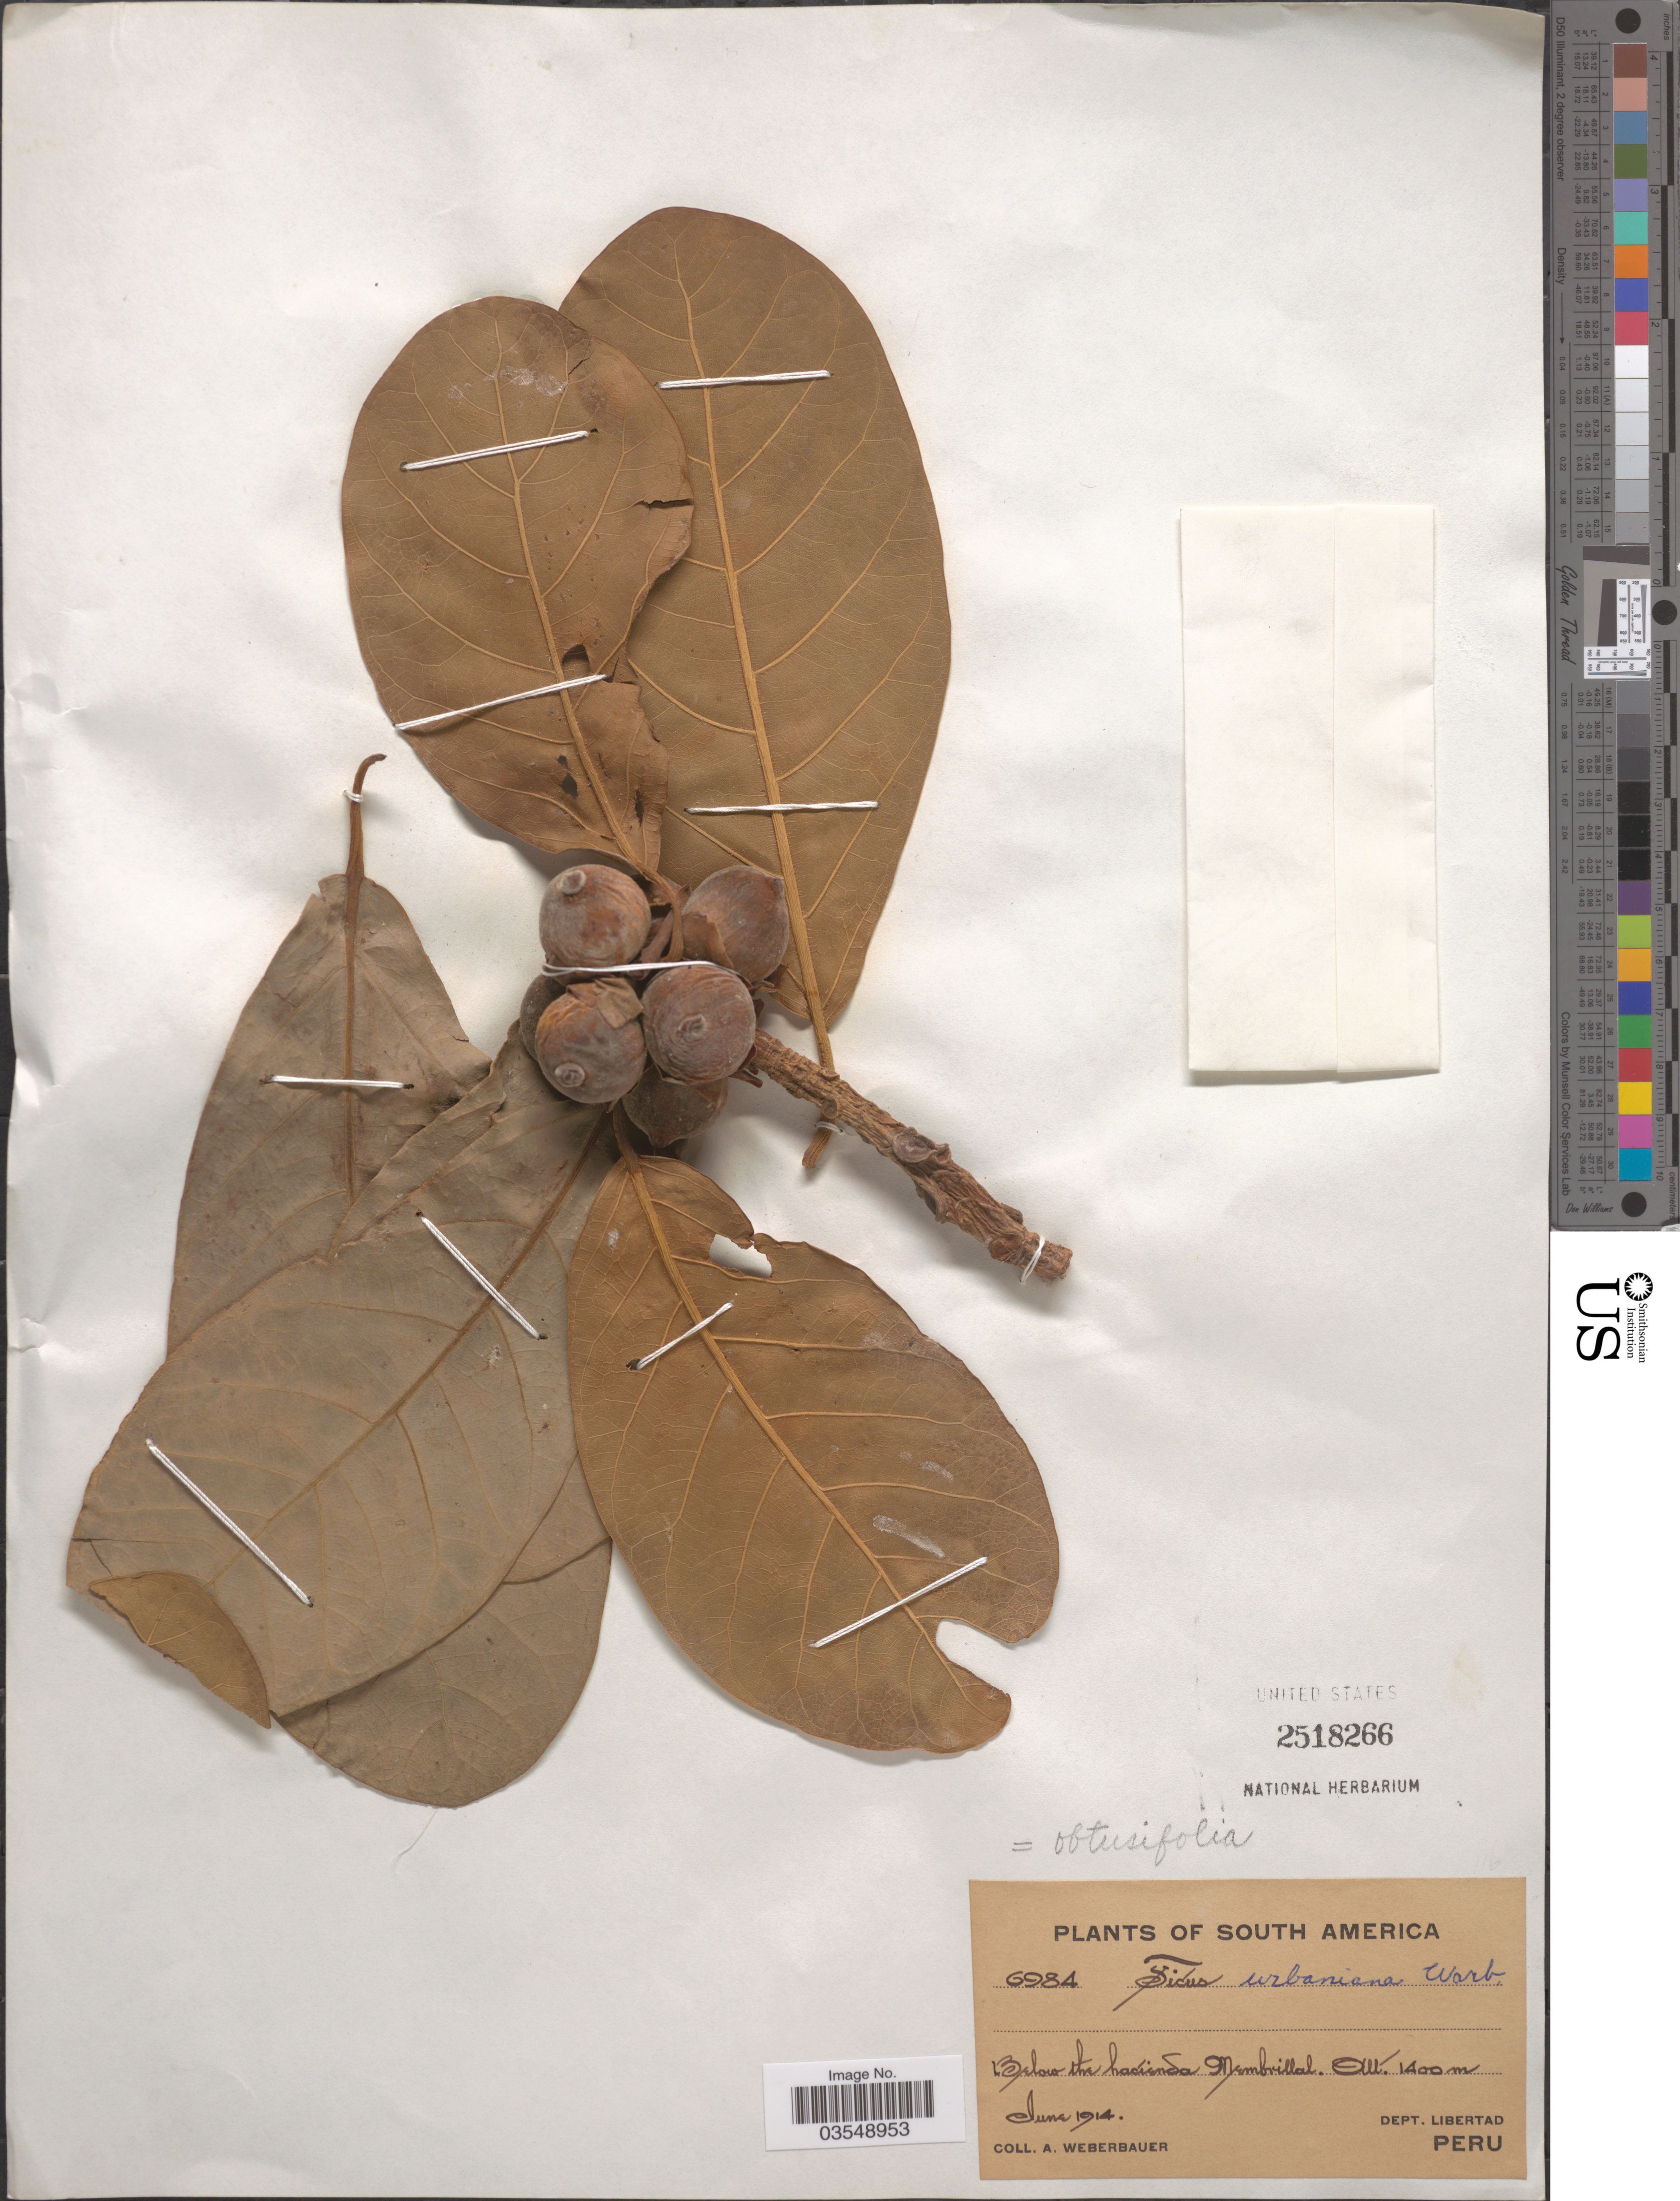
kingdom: Plantae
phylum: Tracheophyta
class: Magnoliopsida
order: Rosales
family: Moraceae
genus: Ficus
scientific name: Ficus obtusifolia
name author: Kunth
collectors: A. Weberbauer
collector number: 6984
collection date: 1914-06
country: Peru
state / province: La Libertad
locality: Below the hacienda Membrillal, Dept. Libertad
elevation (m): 1400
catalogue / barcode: US 2518266